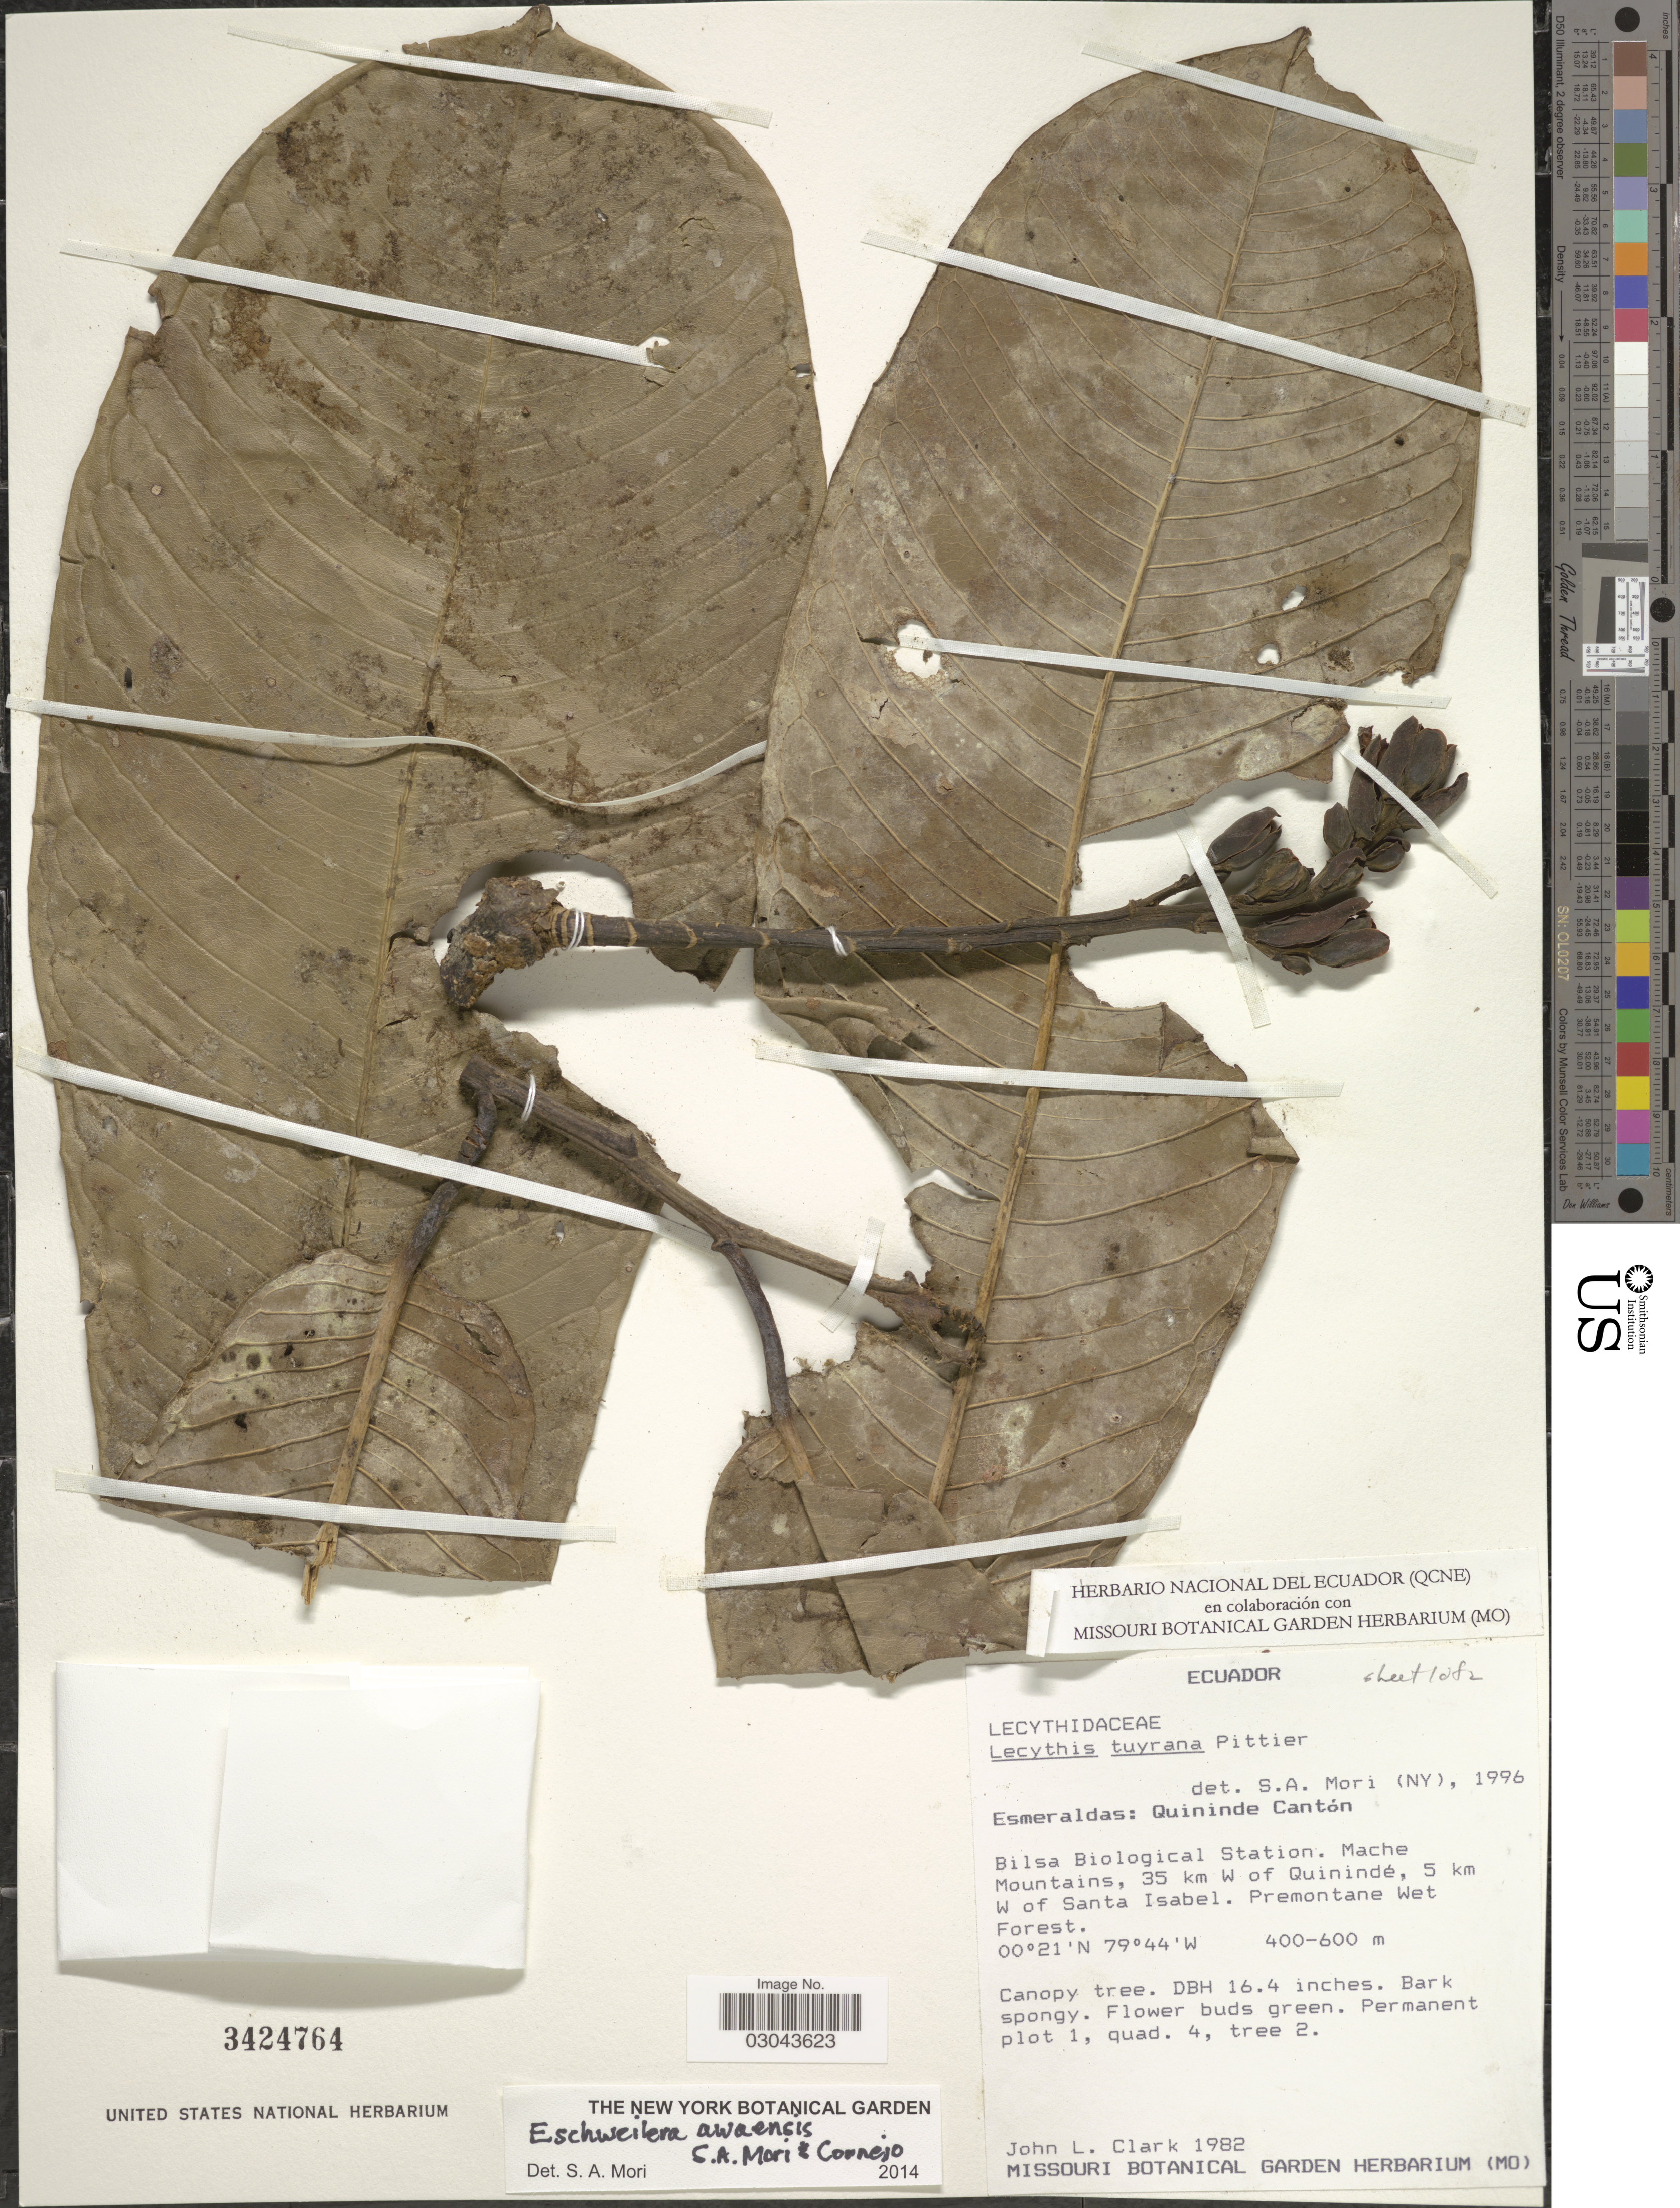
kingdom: Plantae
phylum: Tracheophyta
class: Magnoliopsida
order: Ericales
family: Lecythidaceae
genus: Eschweilera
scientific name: Eschweilera awaensis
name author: S.A. Mori & Cornejo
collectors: J. L. Clark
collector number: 1982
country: Ecuador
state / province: Esmeraldas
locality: Quininde Cantón. Bilsa Biological Station. Mache Mountains, 35 km W of Quinindé, 5 km W of Santa Isabel.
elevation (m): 400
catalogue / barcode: US 3424764